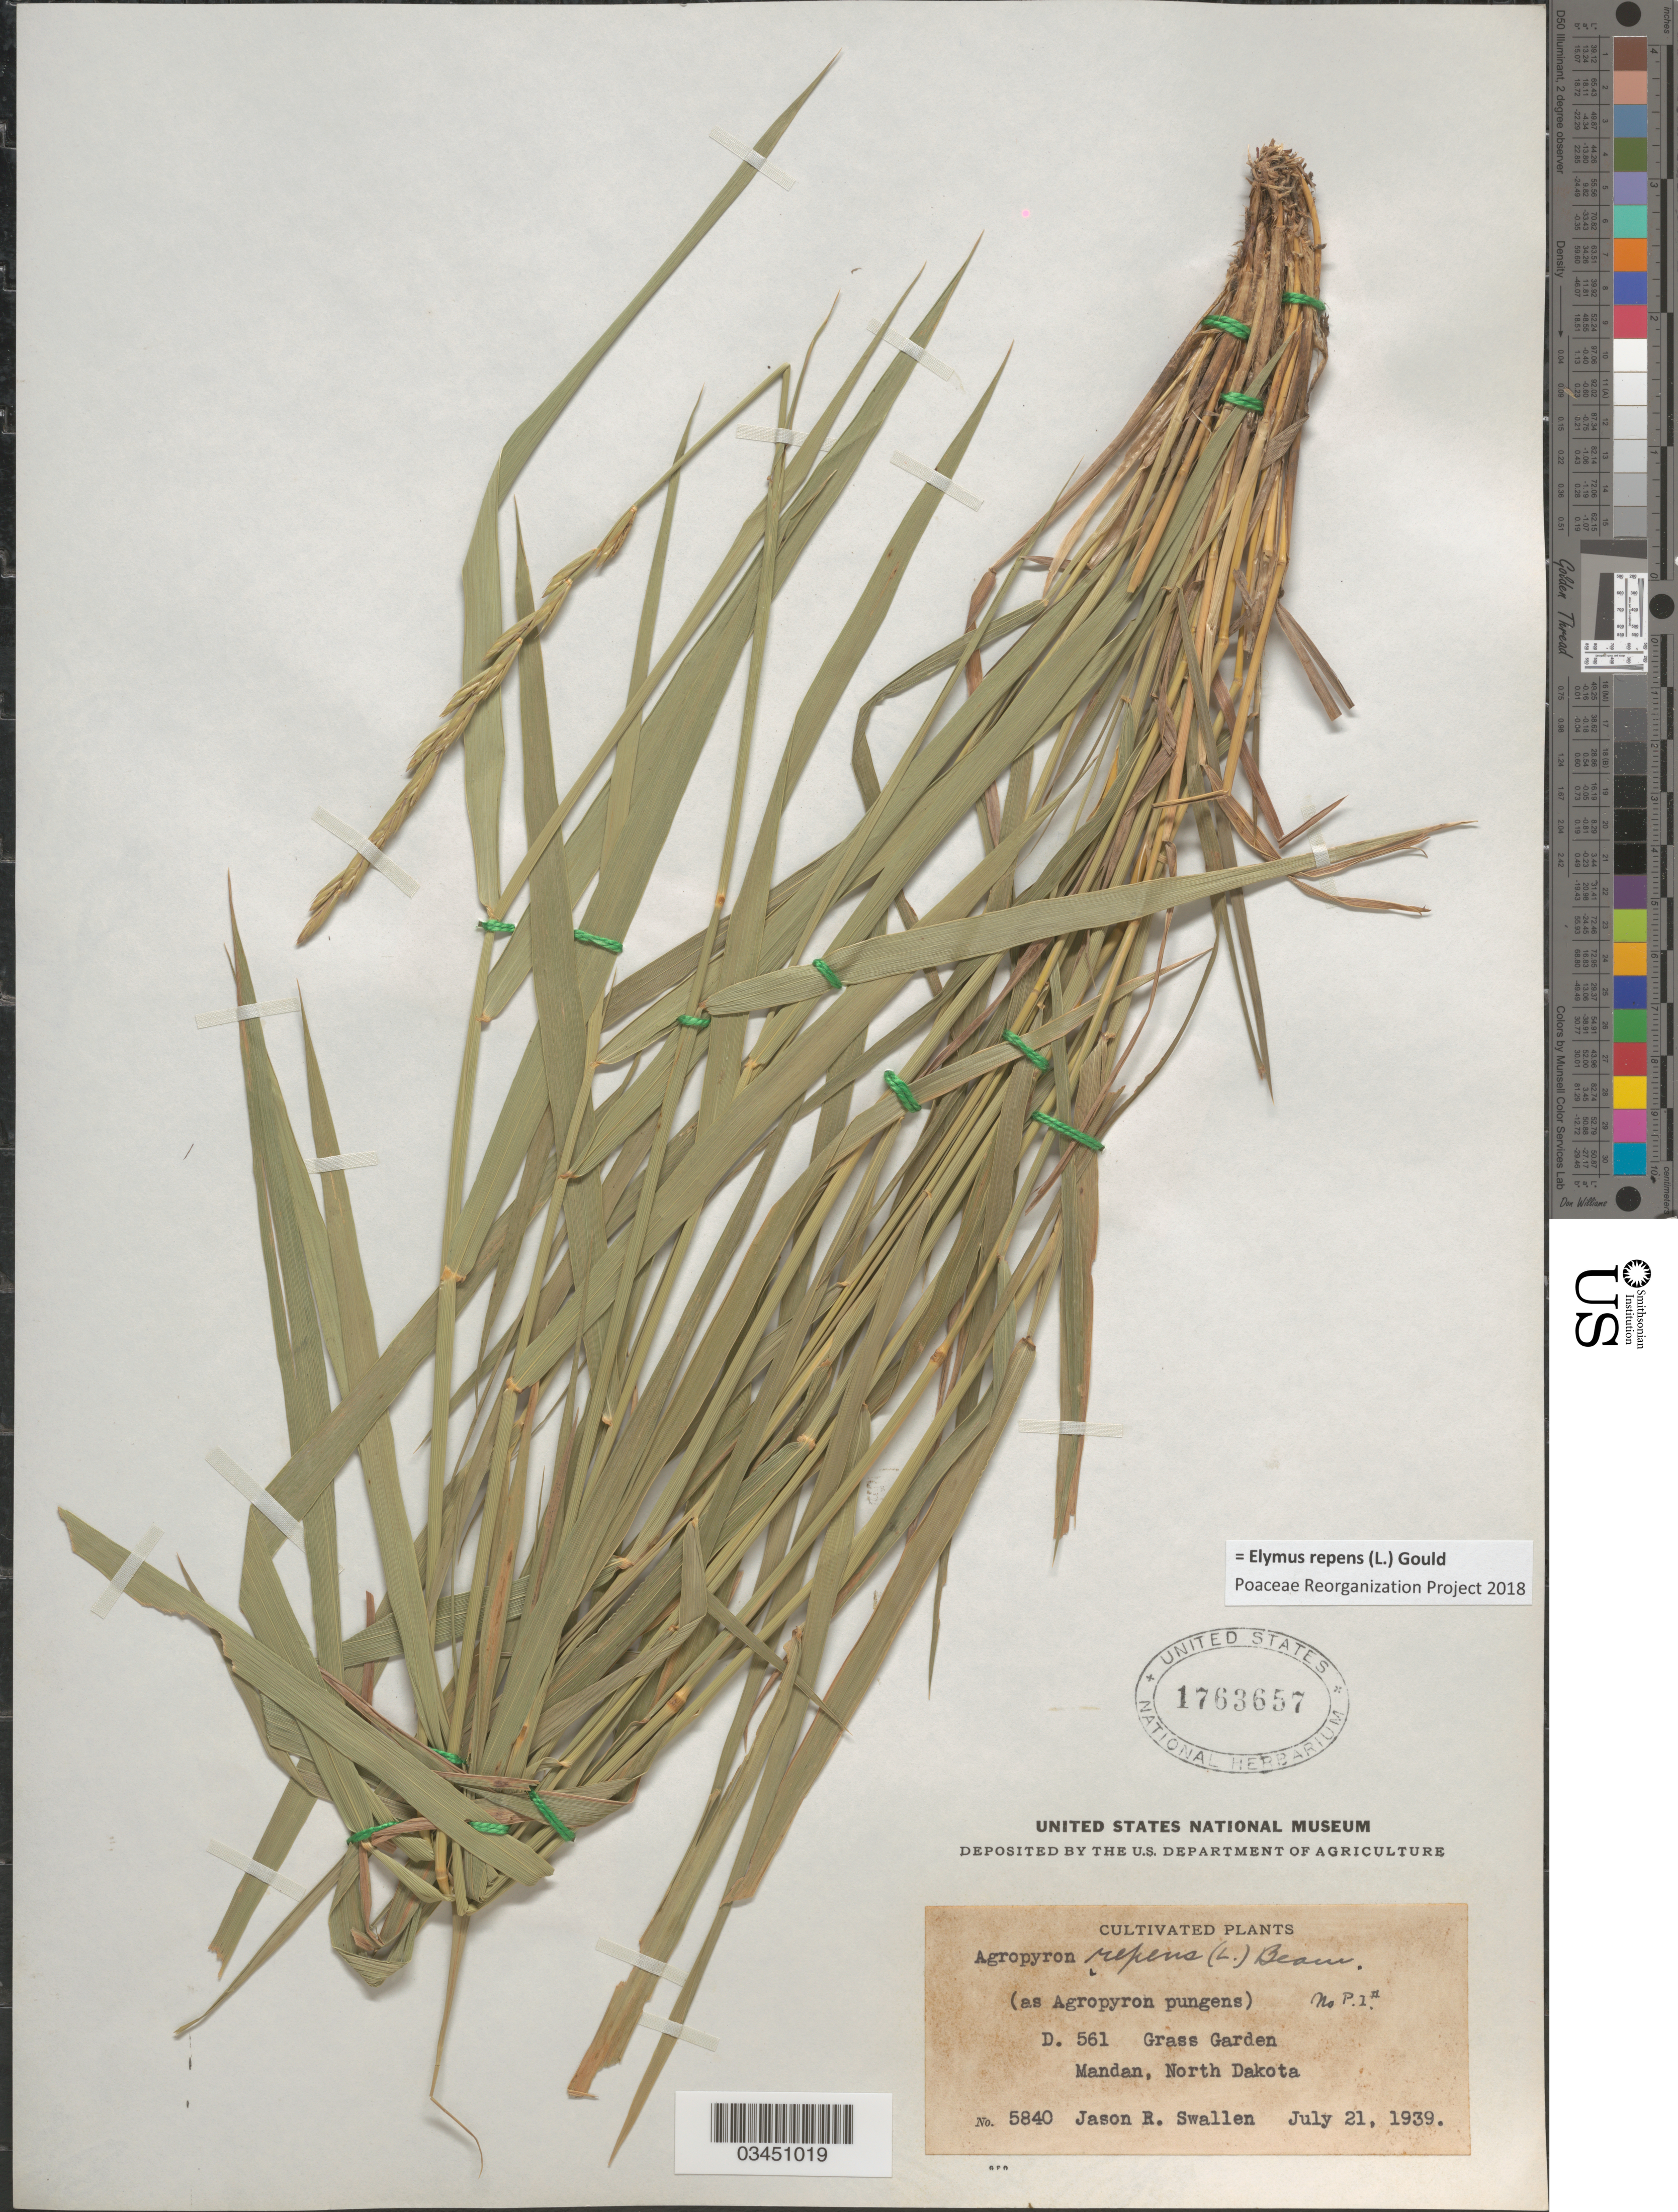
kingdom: Plantae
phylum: Tracheophyta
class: Liliopsida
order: Poales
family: Poaceae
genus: Elymus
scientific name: Elymus repens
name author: (L.) Gould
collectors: J. R. Swallen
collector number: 5840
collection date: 1939-07-21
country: United States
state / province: North Dakota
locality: D. 561 Grass Garden. Mandan.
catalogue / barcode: US 1763657